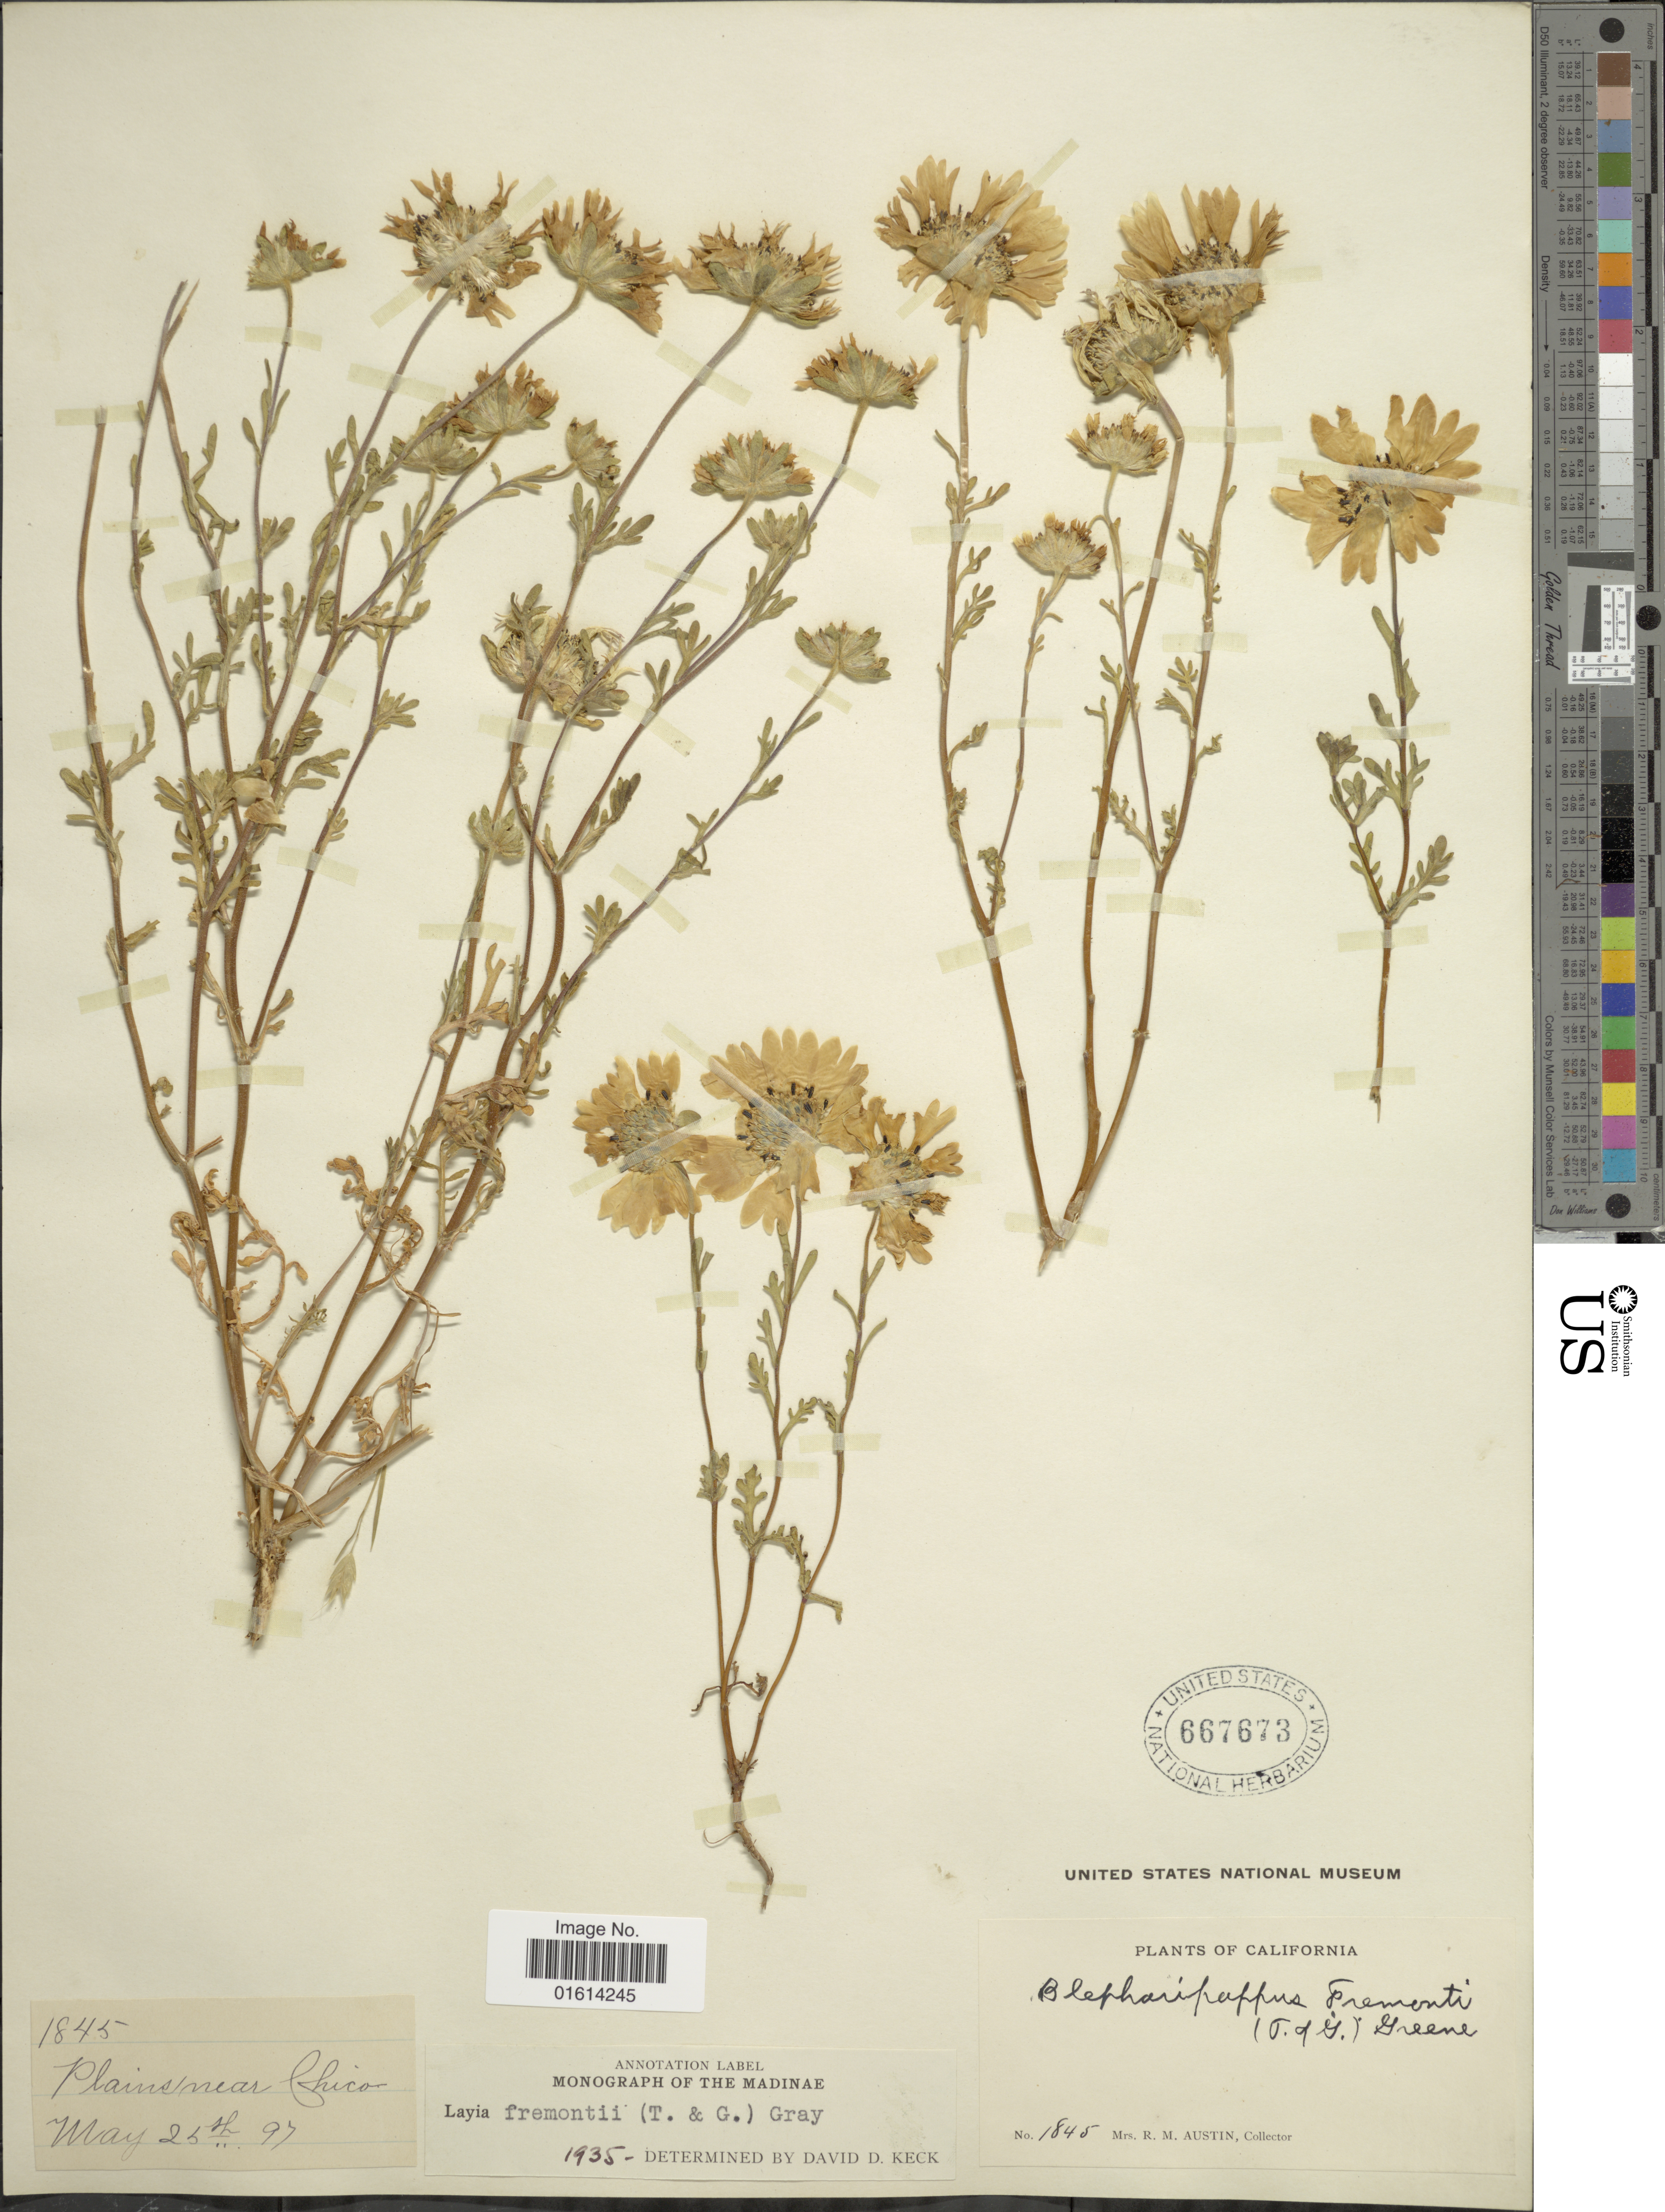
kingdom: Plantae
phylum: Tracheophyta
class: Magnoliopsida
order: Asterales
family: Asteraceae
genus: Layia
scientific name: Layia fremontii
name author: A. Gray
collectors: R. Austin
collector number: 1845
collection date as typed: Transcribed d/m/y: 25/5/97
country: United States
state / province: California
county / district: Butte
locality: Plains near Chico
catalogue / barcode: US 667673